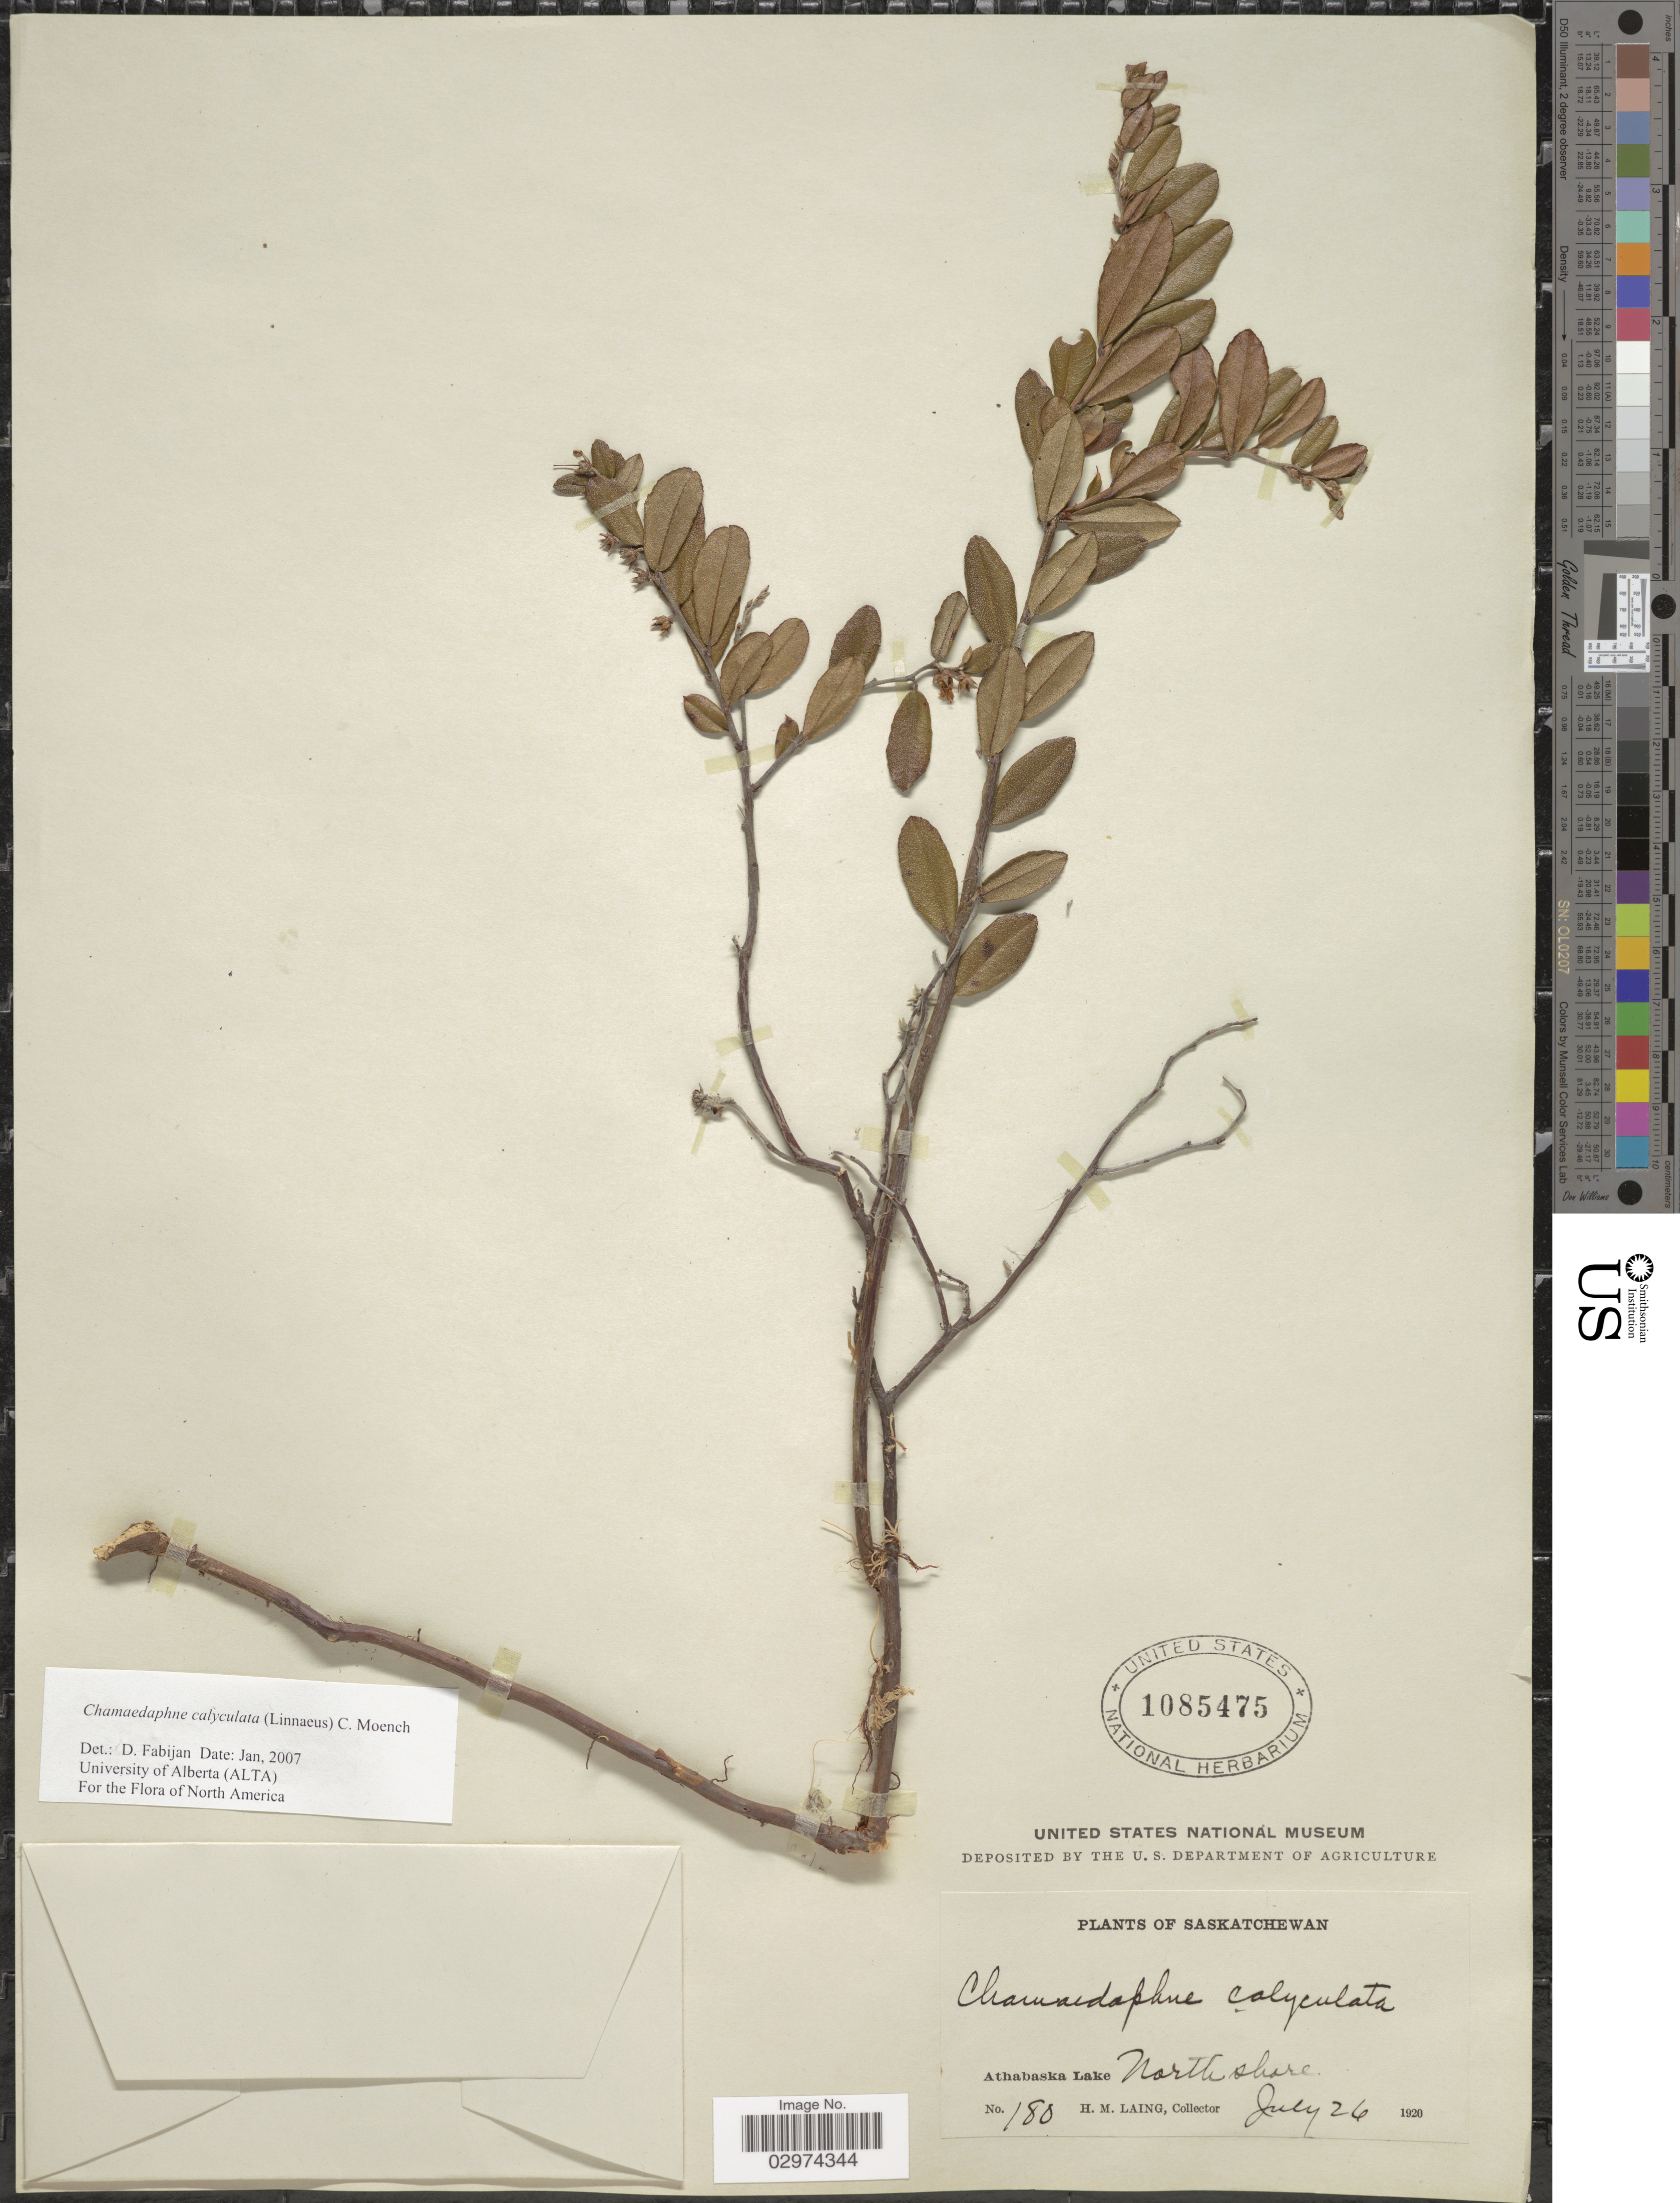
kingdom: Plantae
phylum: Tracheophyta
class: Magnoliopsida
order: Ericales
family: Ericaceae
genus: Chamaedaphne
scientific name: Chamaedaphne calyculata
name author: (L.) Moench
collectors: H. Laing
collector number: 180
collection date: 1920-07-26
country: Canada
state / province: Saskatchewan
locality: Athabaska Lake. North shore.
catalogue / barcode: US 1085475